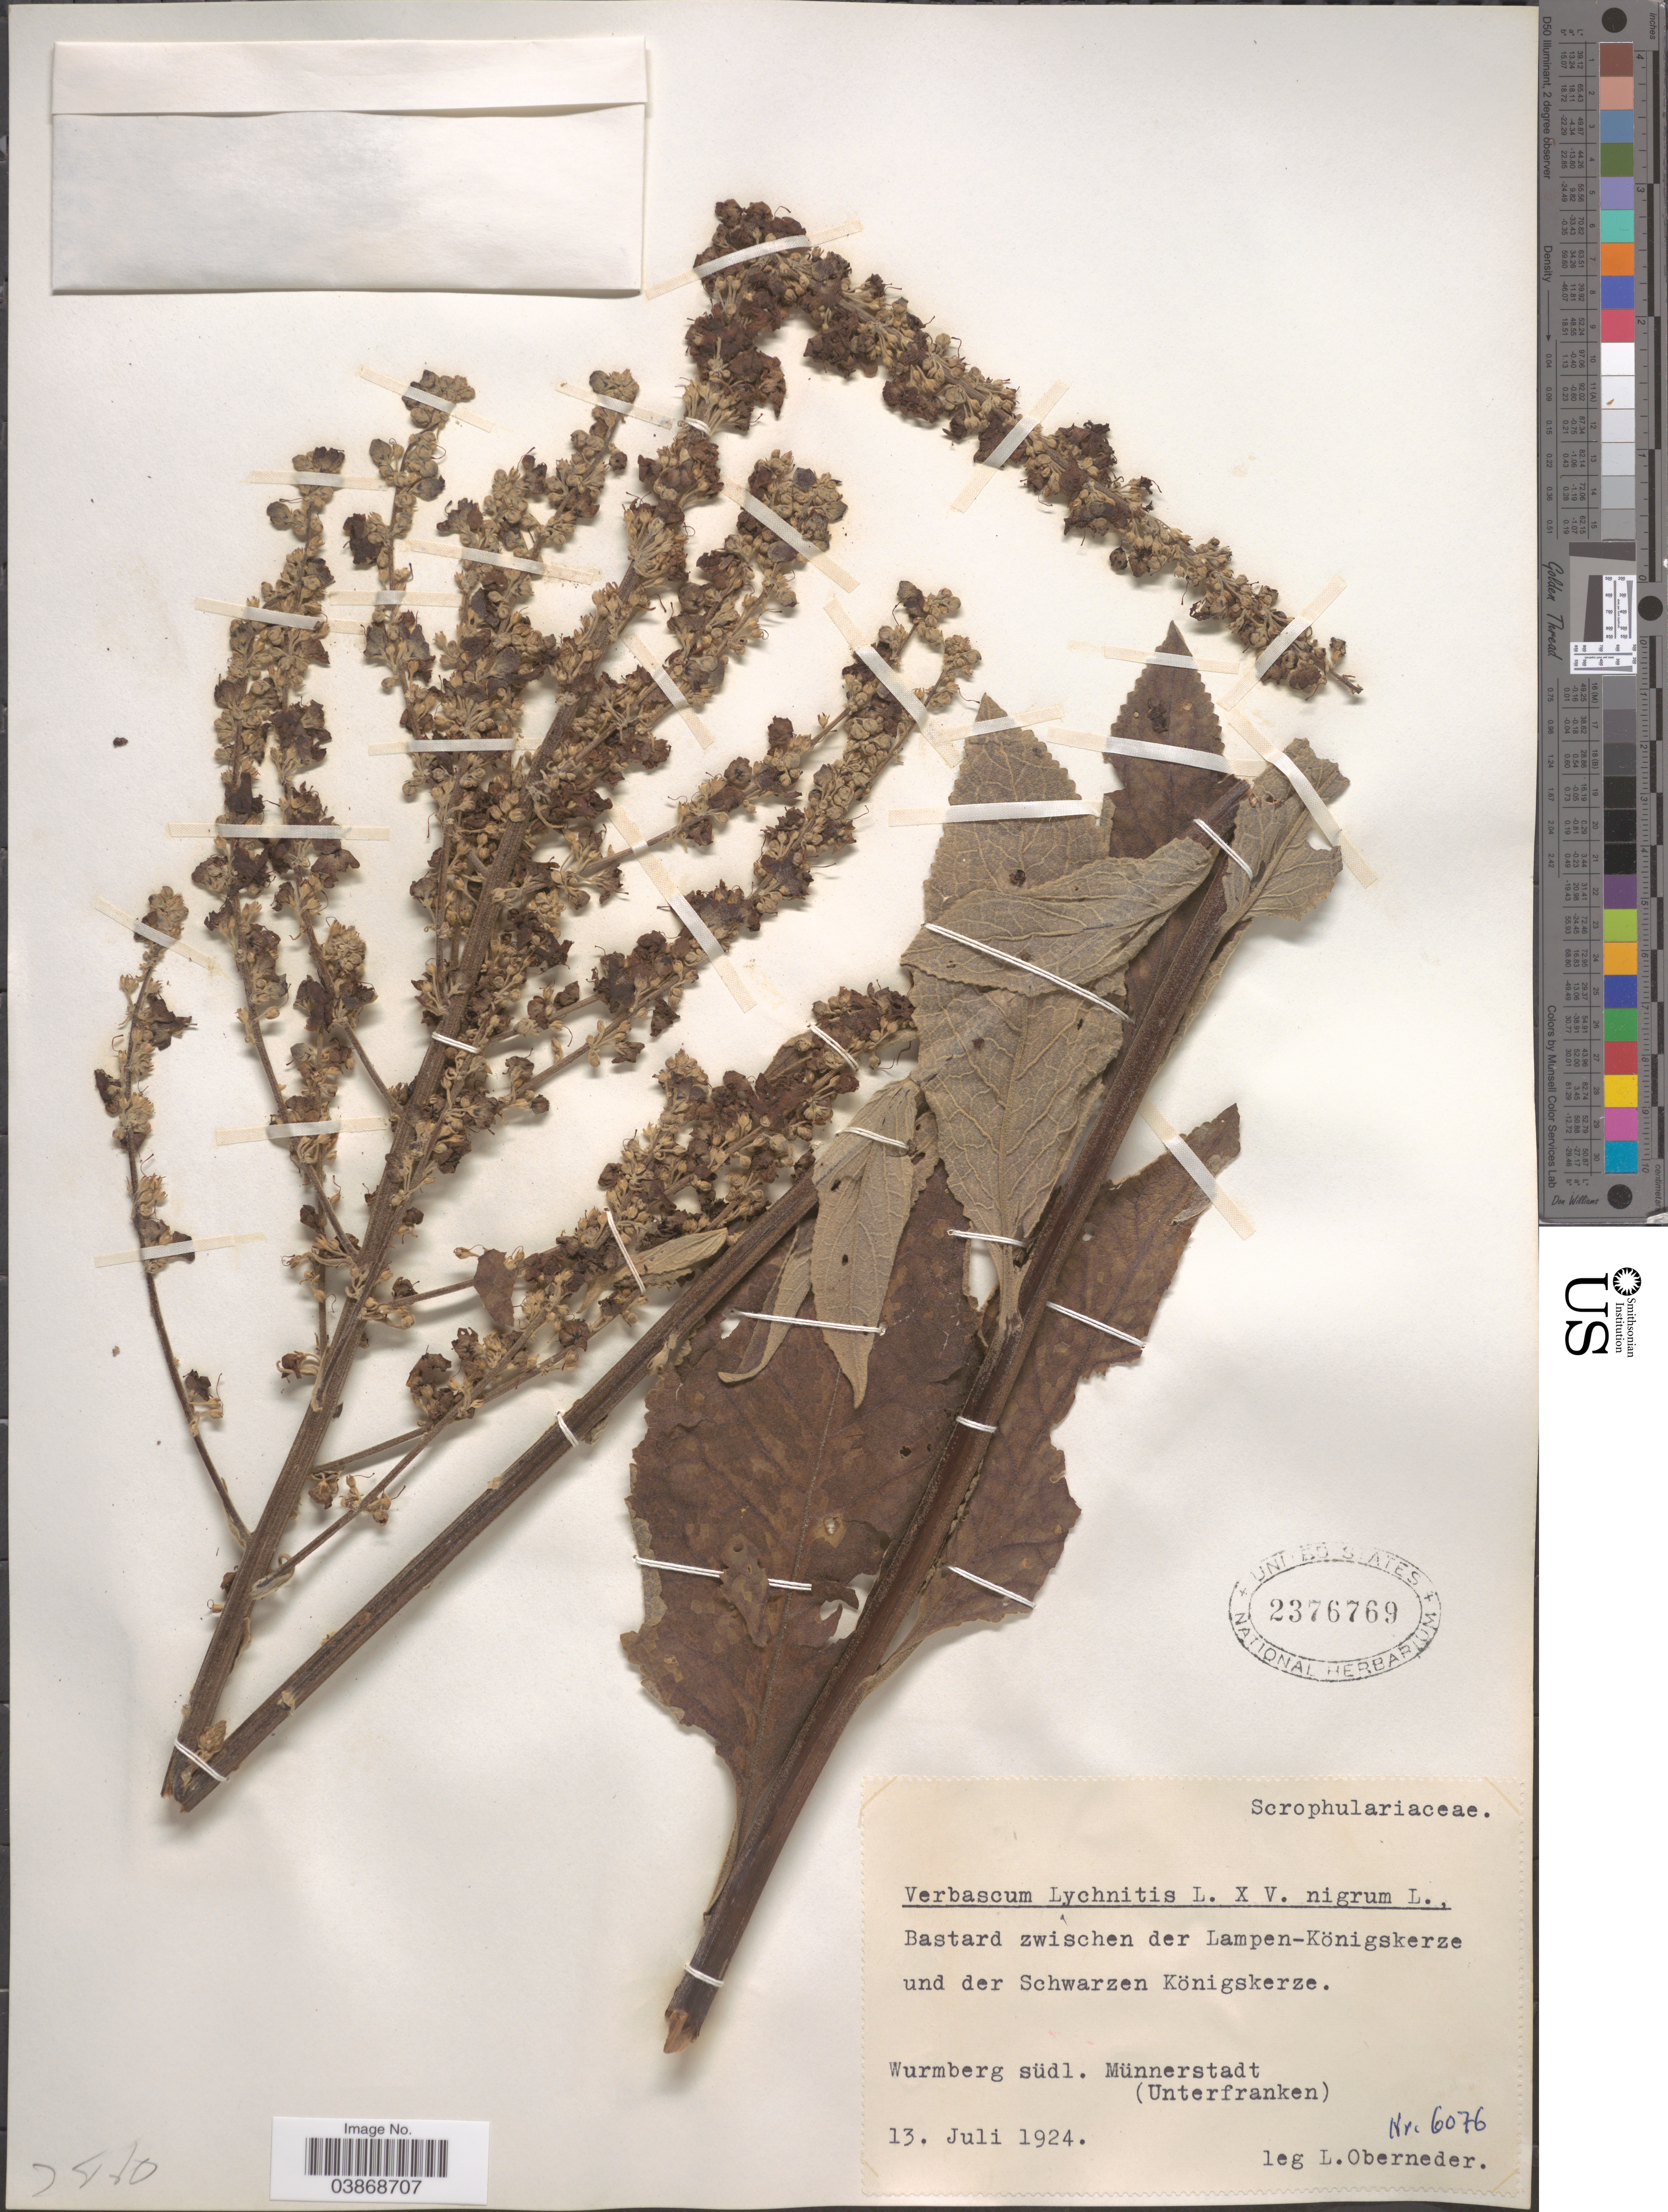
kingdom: Plantae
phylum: Tracheophyta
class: Magnoliopsida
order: Lamiales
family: Scrophulariaceae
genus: Verbascum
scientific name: Verbascum lychnitis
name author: L.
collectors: L. Oberneder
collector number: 6076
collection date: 1924-07-13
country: Germany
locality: Bastard zwischen der Lampen-Königskerze und der Schwarzen Königskerze. Wurmberg südl. Münnerstadt. (Unterfranken).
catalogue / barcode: US 2376769